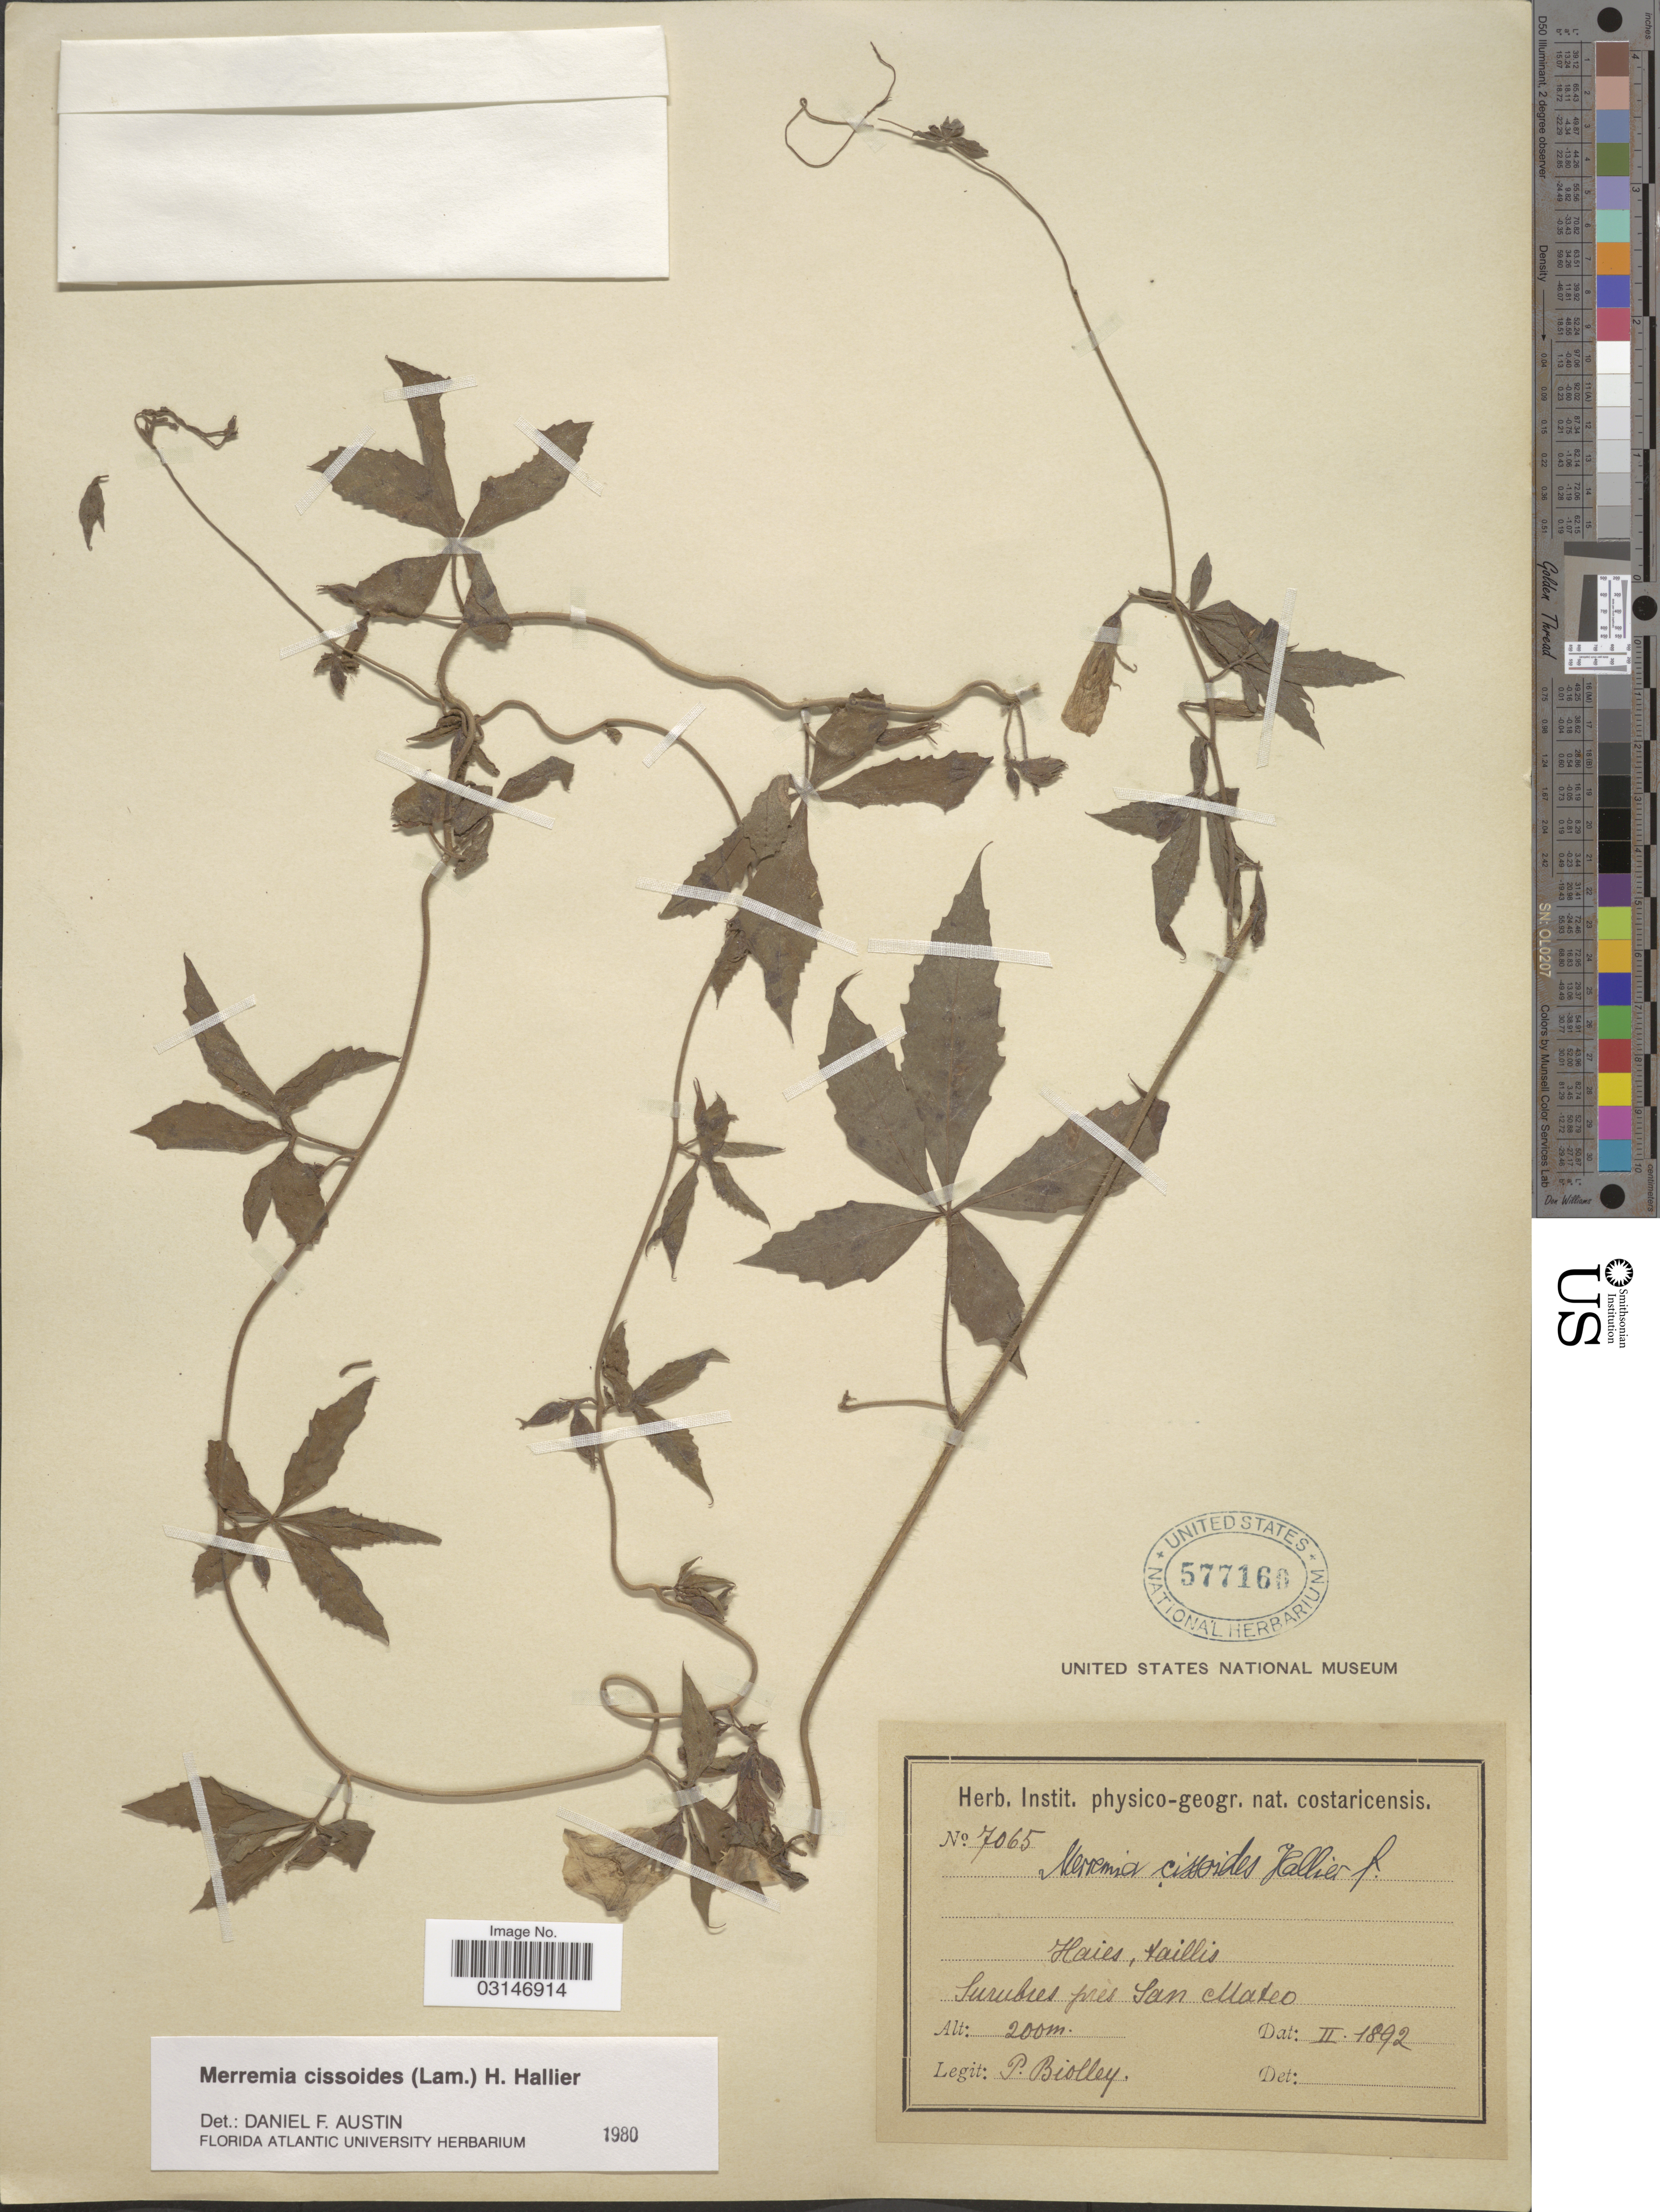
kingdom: Plantae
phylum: Tracheophyta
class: Magnoliopsida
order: Solanales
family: Convolvulaceae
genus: Distimake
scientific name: Distimake cissoides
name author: (Lam.) A. R. Simões & Staples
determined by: Strong, Mark T., (BOT), Smithsonian Institution - National Museum of Natural History (UNITED STATES)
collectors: P. Biolley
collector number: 7065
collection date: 1892-02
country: Costa Rica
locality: Surubres près San Mateo.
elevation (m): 200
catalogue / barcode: US 577160